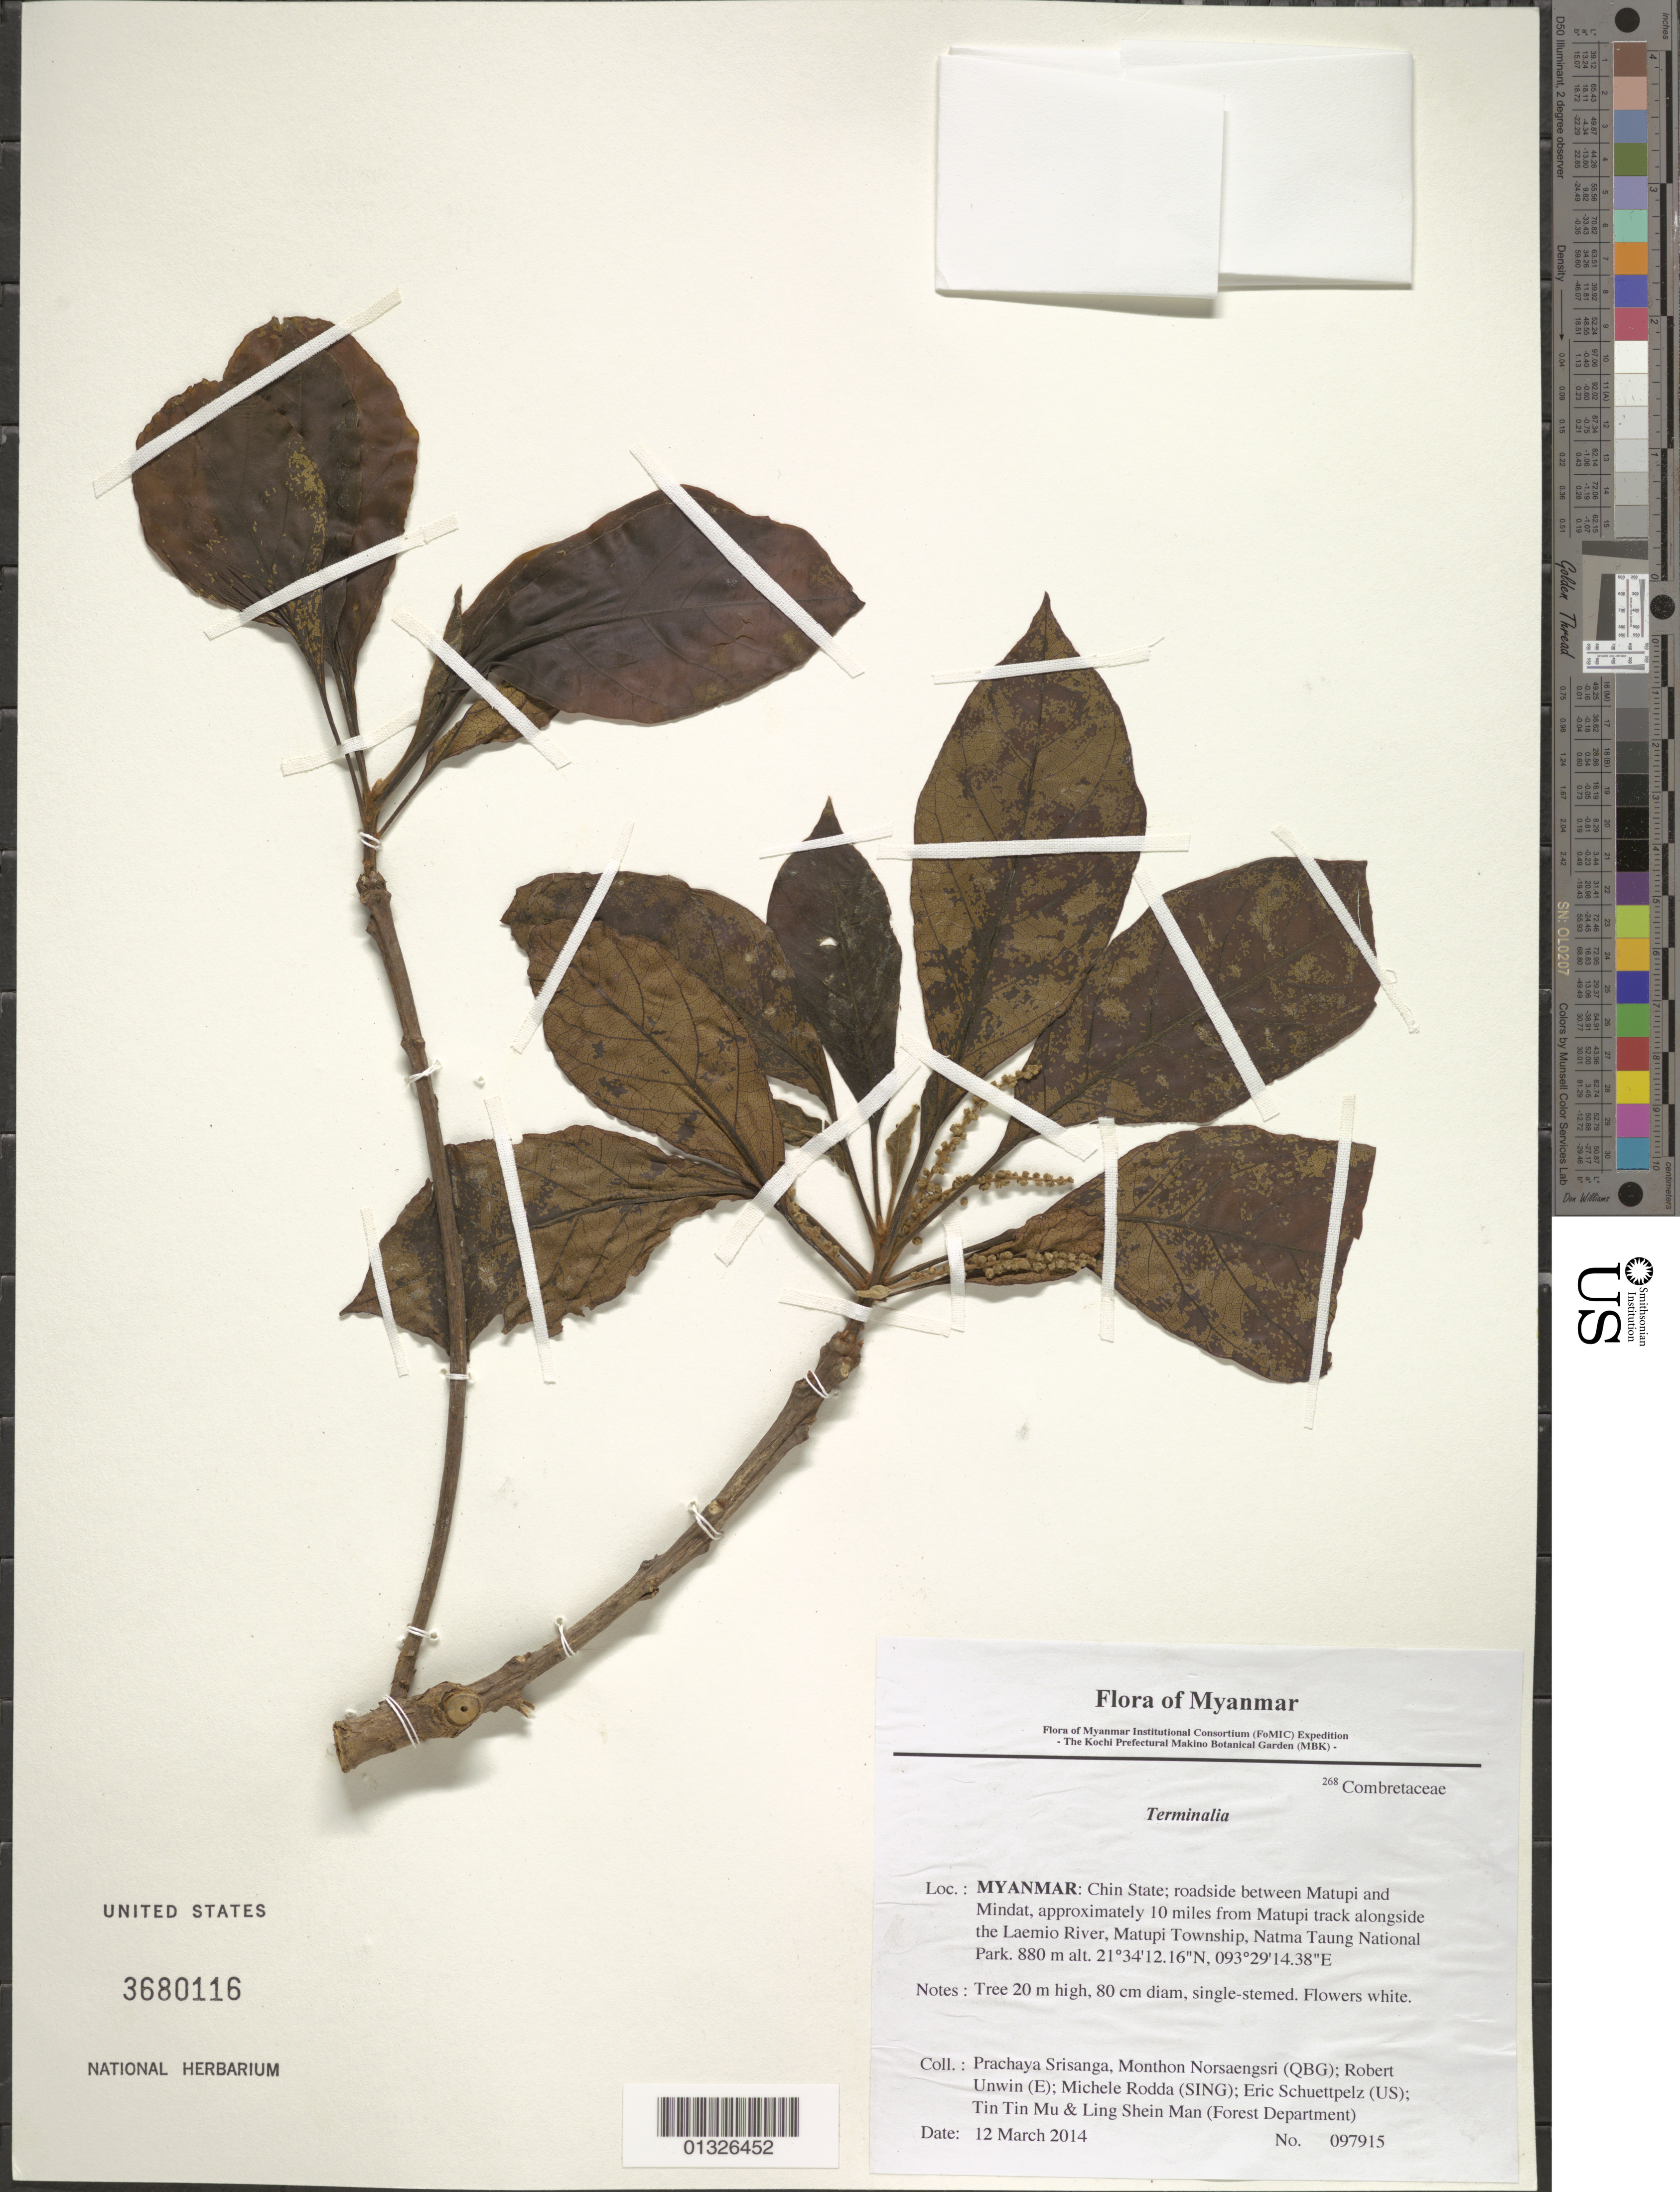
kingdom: Plantae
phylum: Tracheophyta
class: Magnoliopsida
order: Myrtales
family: Combretaceae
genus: Terminalia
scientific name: Terminalia sp.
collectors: P. Srisanga, M. Norsaengsri, R. Unwin, M. Rodda, E. Schuettpelz, Tin Tin Mu & Ling Shein Man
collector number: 97915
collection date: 2014-03-12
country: Myanmar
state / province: Chin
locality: Roadside between Matupi and Mindat, approximately 10 miles from Matupi track alongside the Laemio River, Matupi Township, Natma Taung National Park.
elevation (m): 880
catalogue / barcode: US 3680116